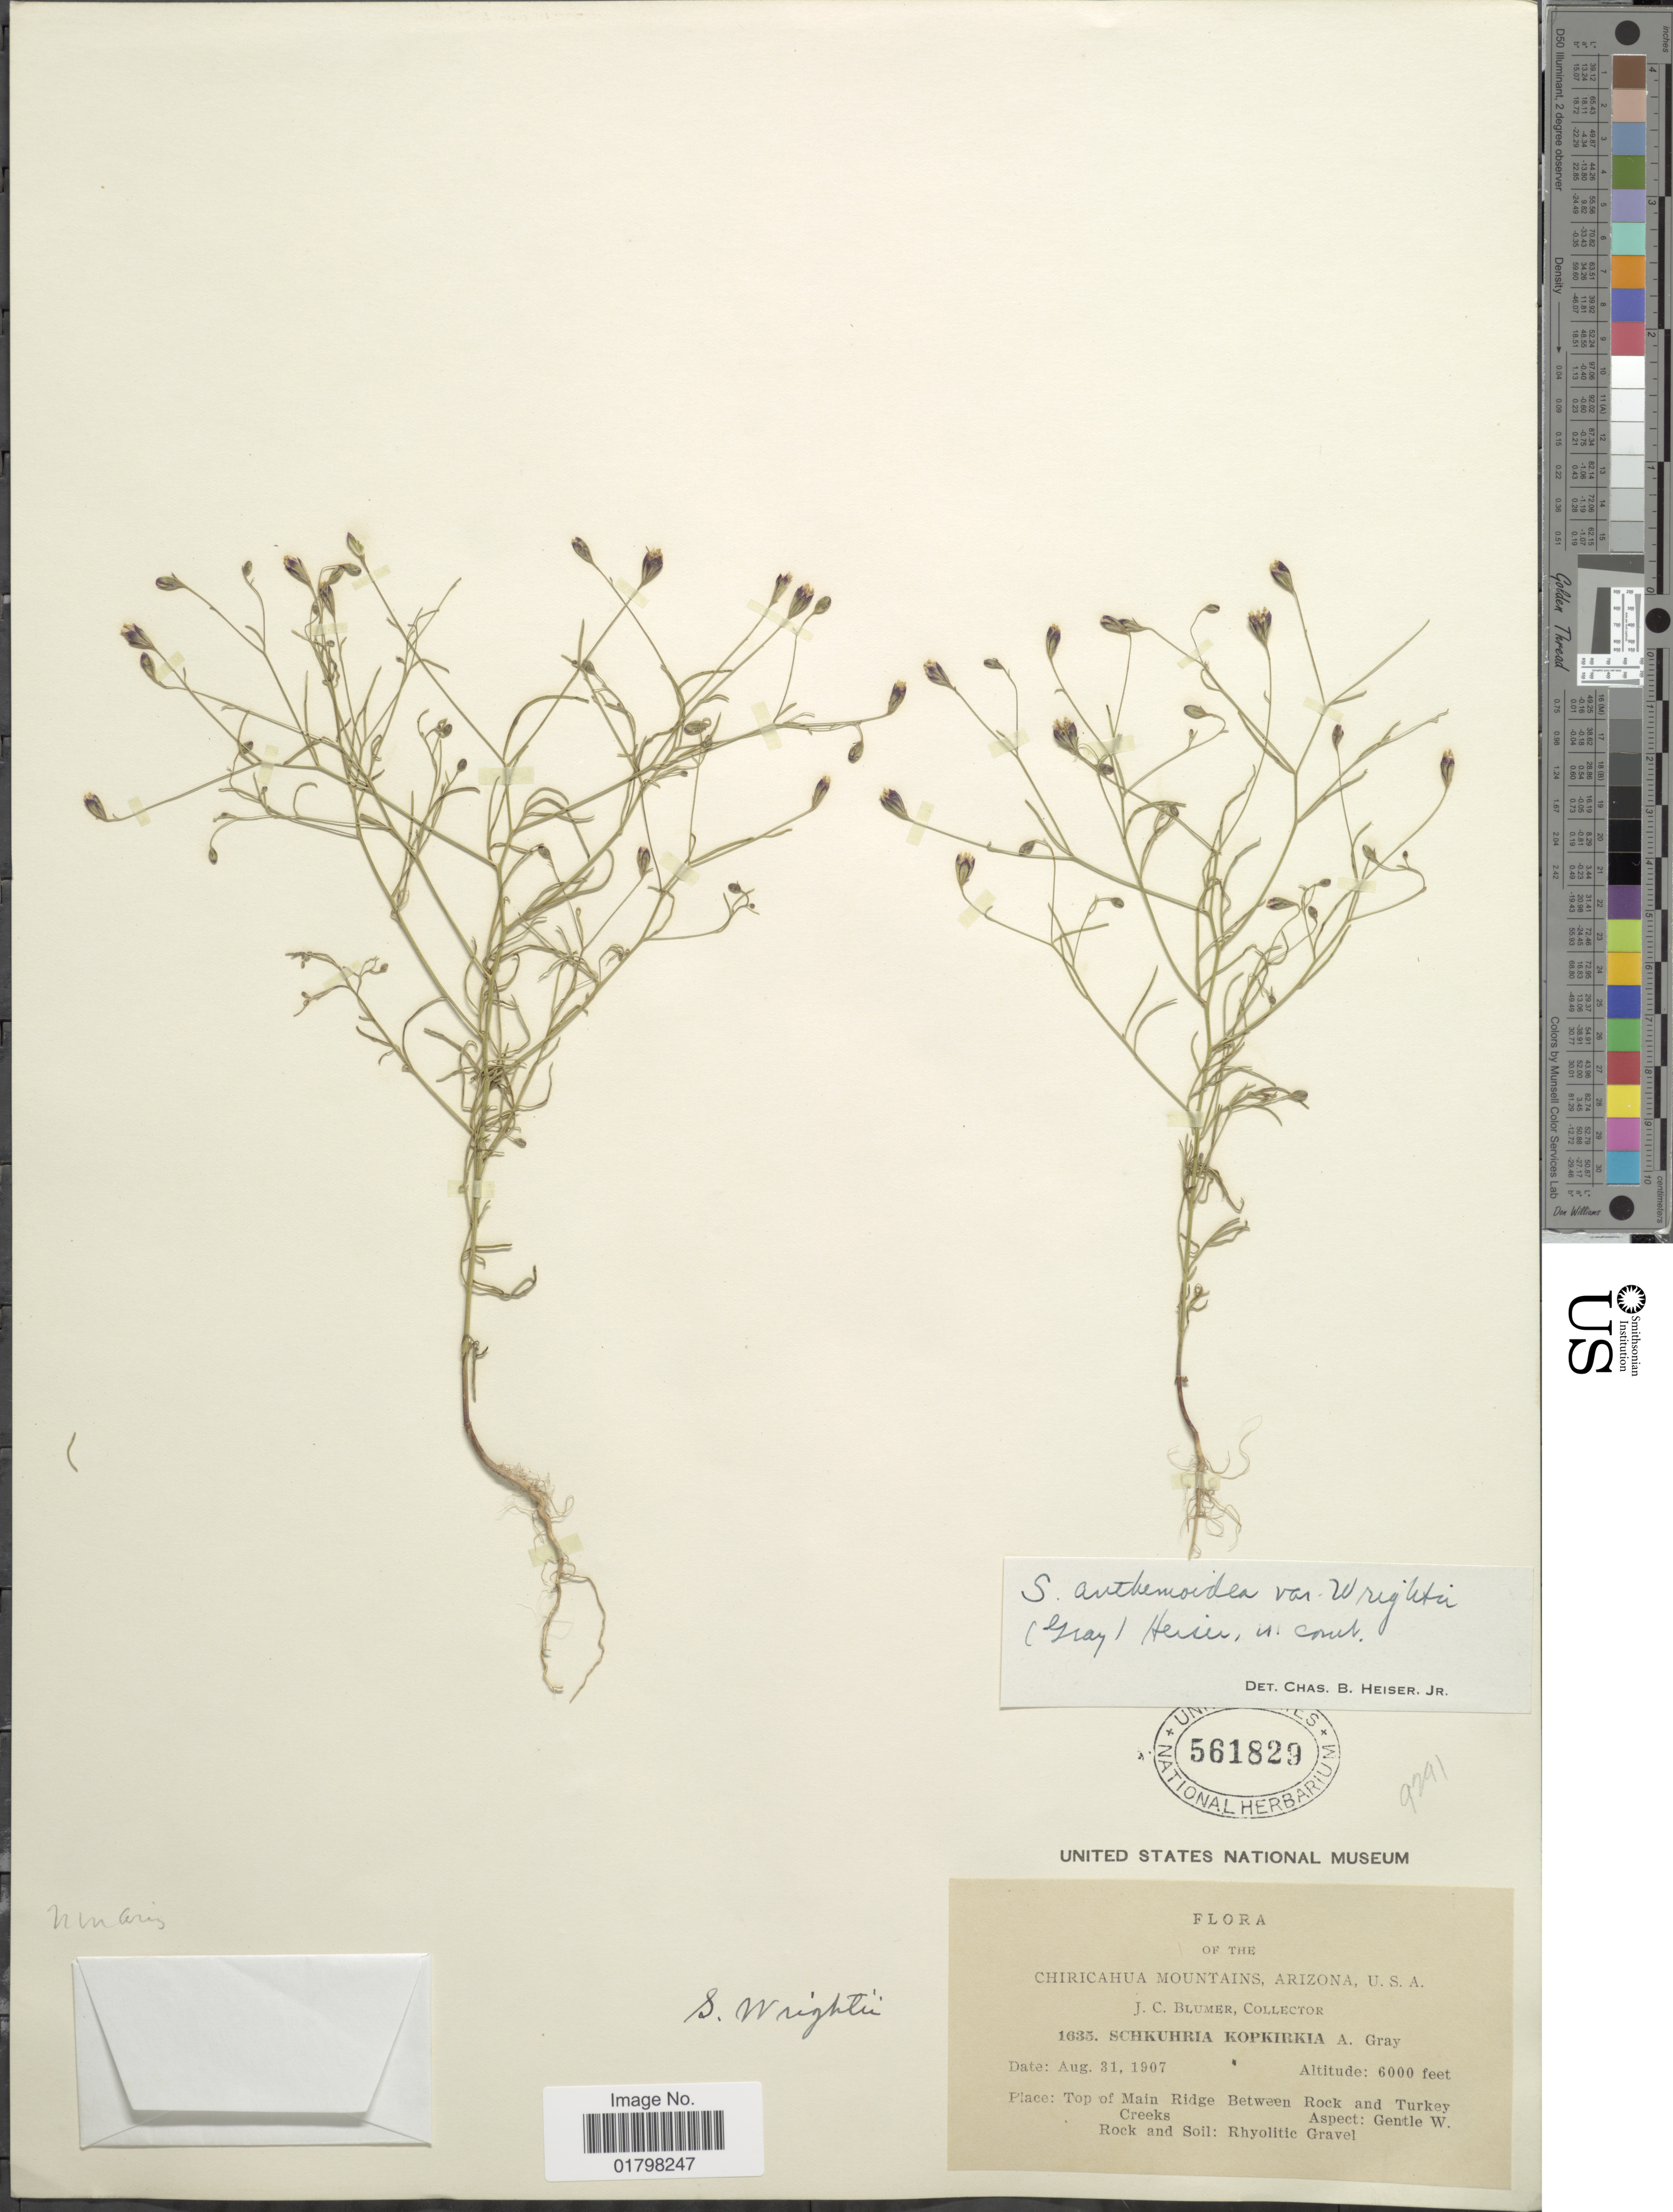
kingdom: Plantae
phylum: Tracheophyta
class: Magnoliopsida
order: Asterales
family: Asteraceae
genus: Schkuhria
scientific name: Schkuhria wislizeni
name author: A. Gray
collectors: J. C. Blumer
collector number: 1635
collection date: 1907-08-31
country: United States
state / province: Arizona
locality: Chiricahua Mountains, Arizona, U.S.A. Top of Main Ridge. Between Rock and Turkey Creeks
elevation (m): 1829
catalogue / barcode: US 561829